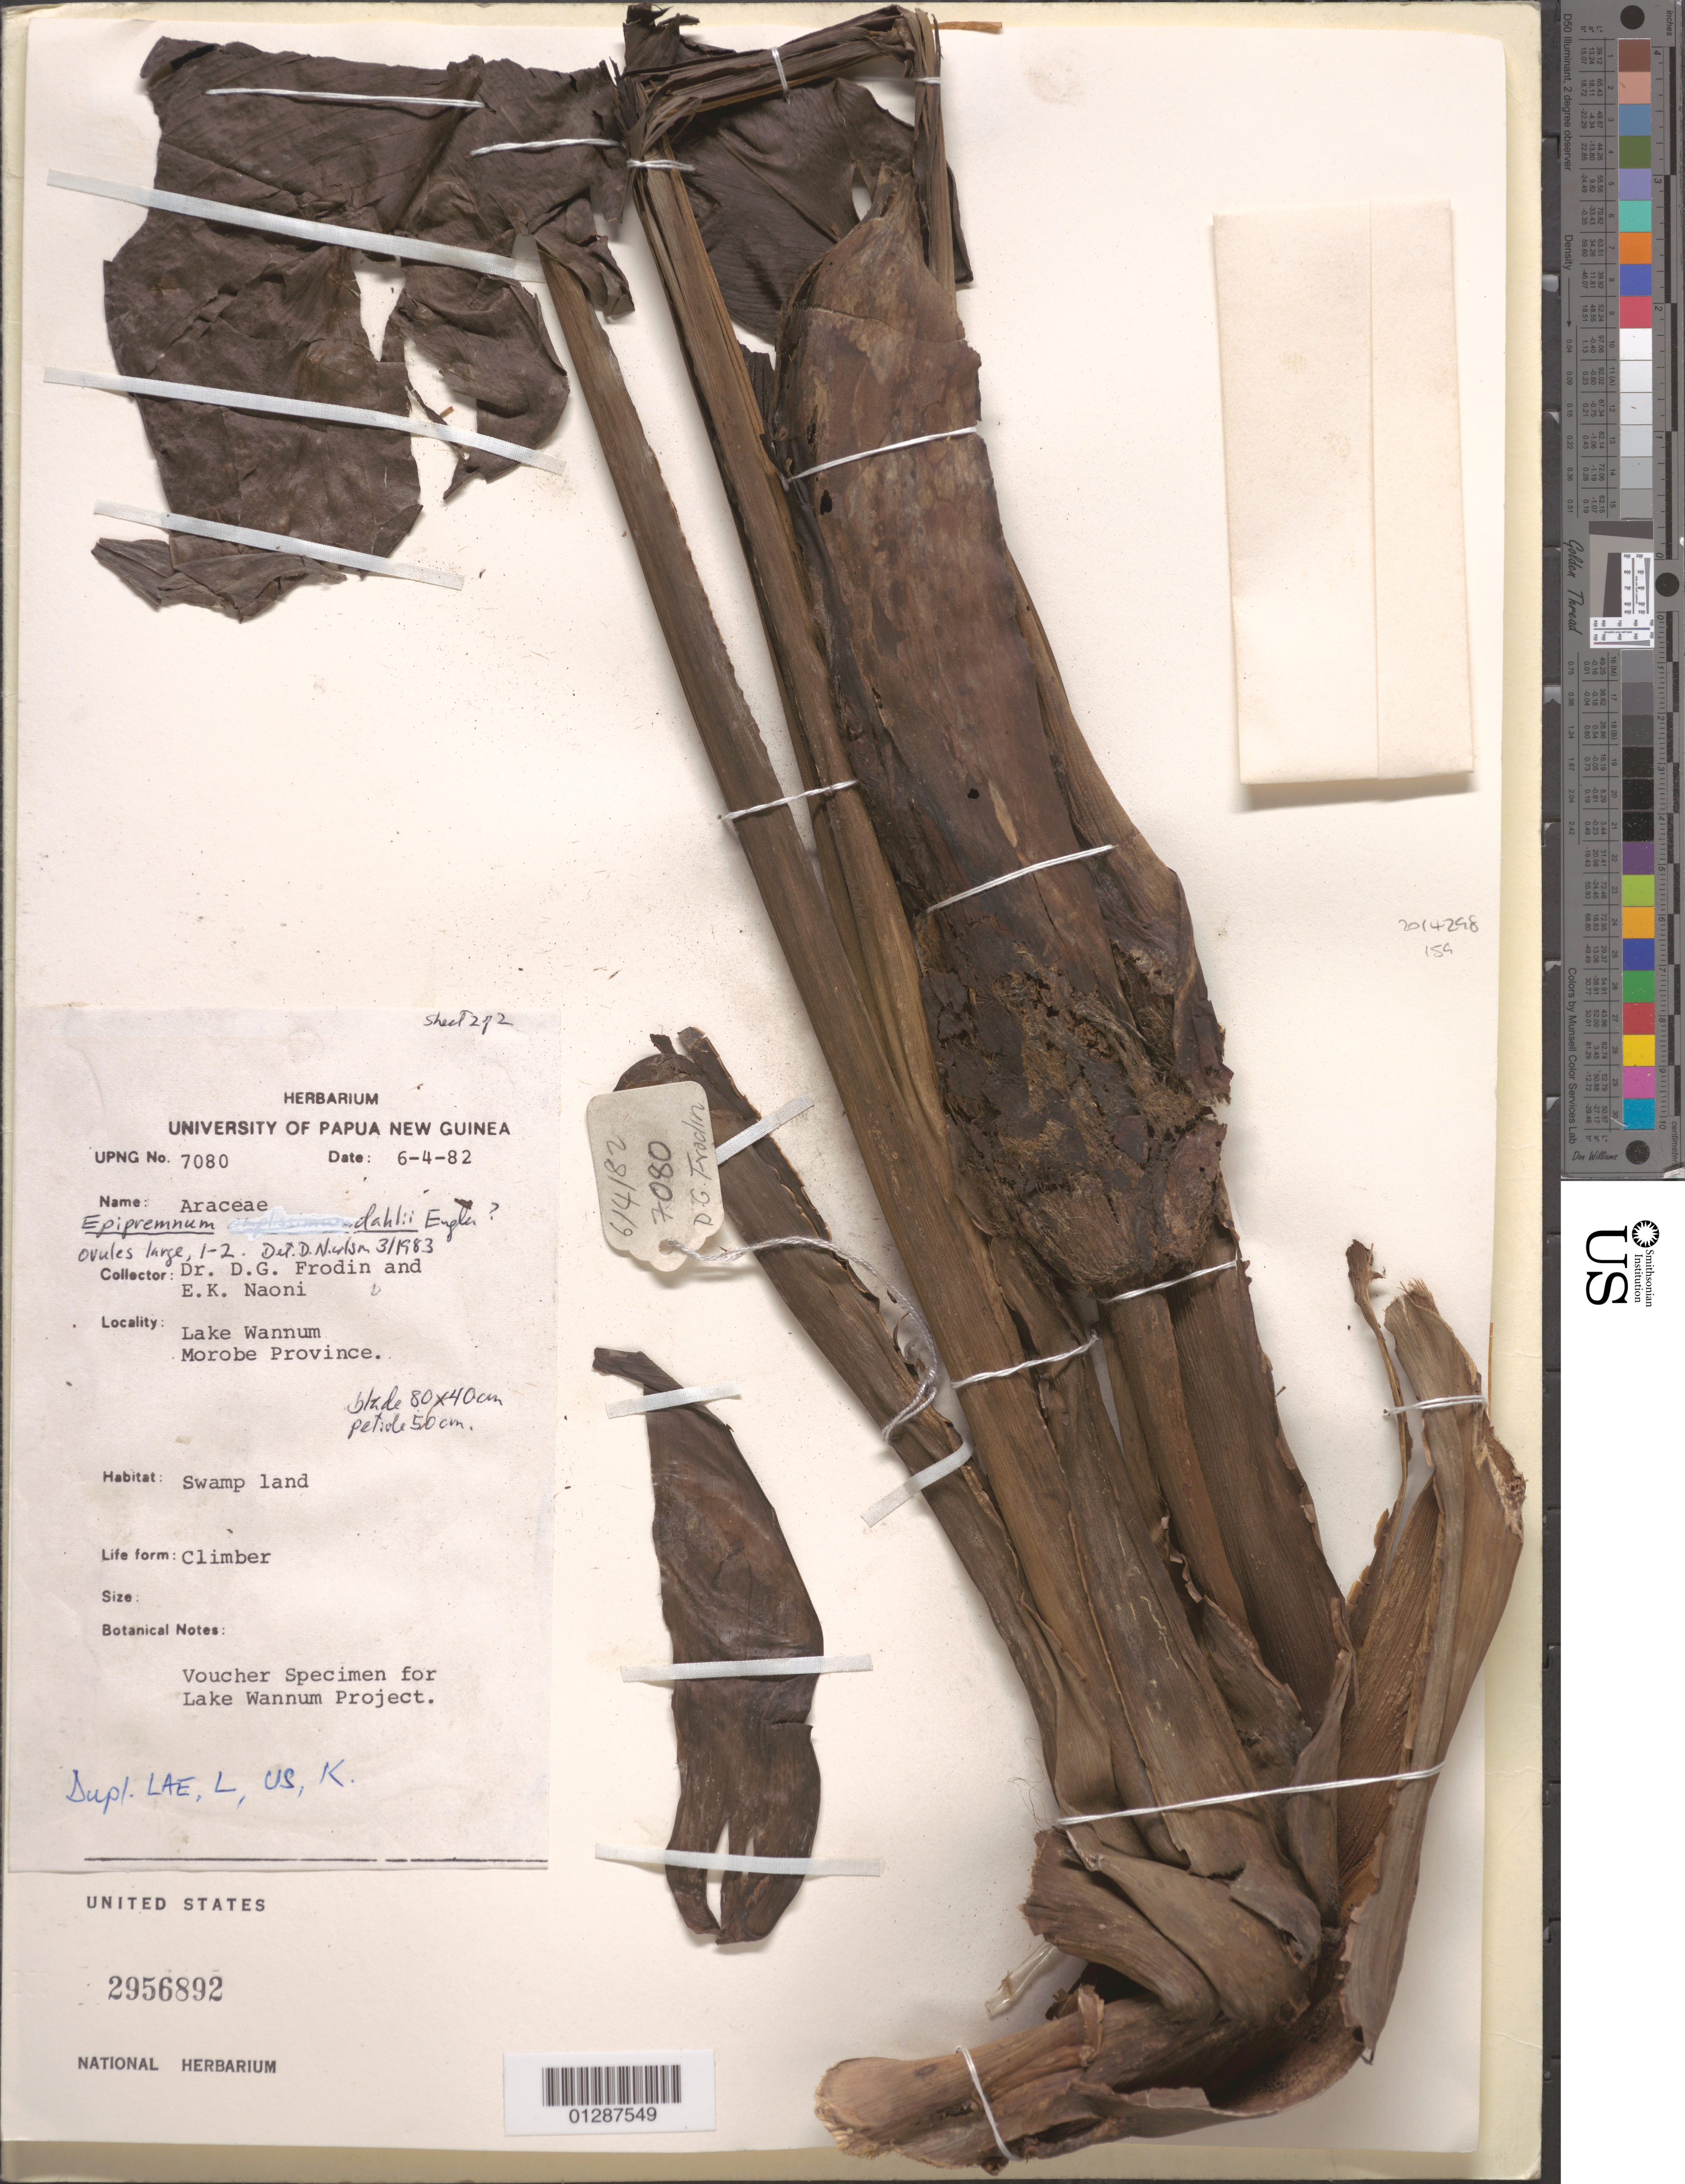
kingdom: Plantae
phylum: Tracheophyta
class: Liliopsida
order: Alismatales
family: Araceae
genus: Epipremnum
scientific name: Epipremnum dahlii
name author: Engl.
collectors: D. G. Frodin & K. Naoni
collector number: UPNG7080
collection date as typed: Transcribed d/m/y: 6/4/82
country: Papua New Guinea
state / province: Morobe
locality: Lake Wannum.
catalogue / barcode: US 2956892